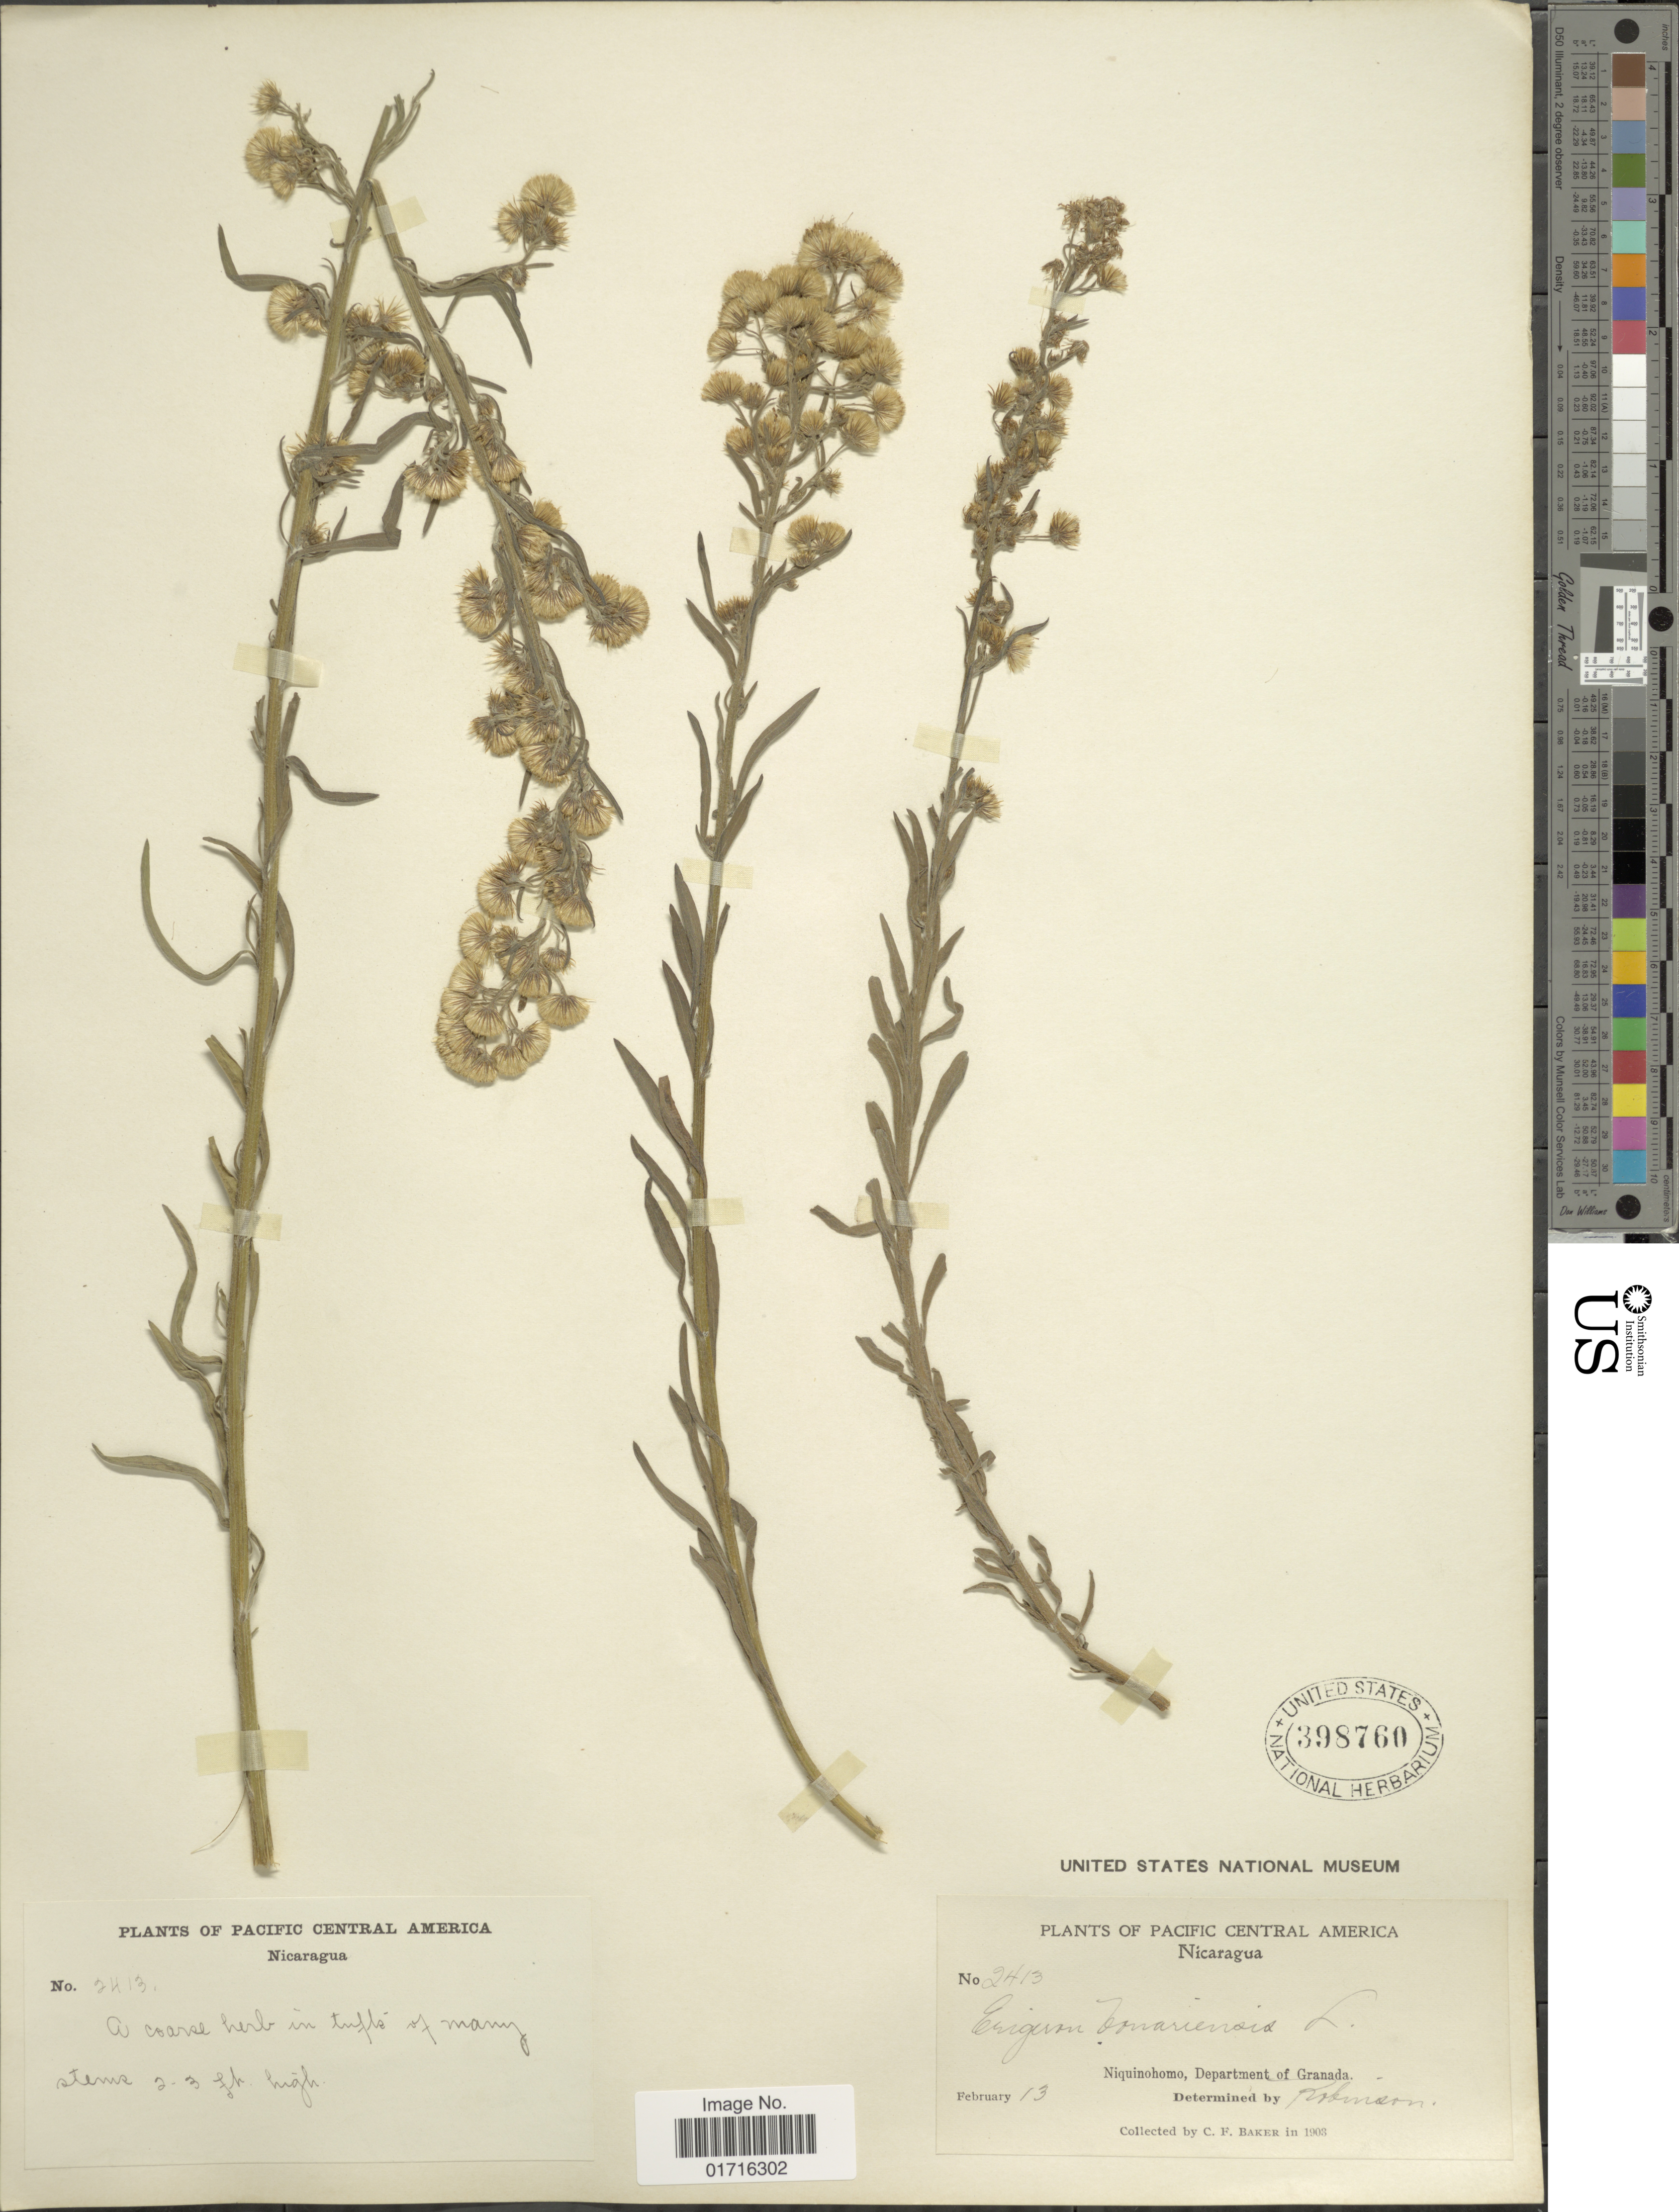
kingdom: Plantae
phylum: Tracheophyta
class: Magnoliopsida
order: Asterales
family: Asteraceae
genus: Conyza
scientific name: Conyza bonariensis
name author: (L.) Cronq.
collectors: C. F. Baker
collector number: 2413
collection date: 1903-02-13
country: Nicaragua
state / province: Granada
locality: Niquinohomo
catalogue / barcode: US 398760